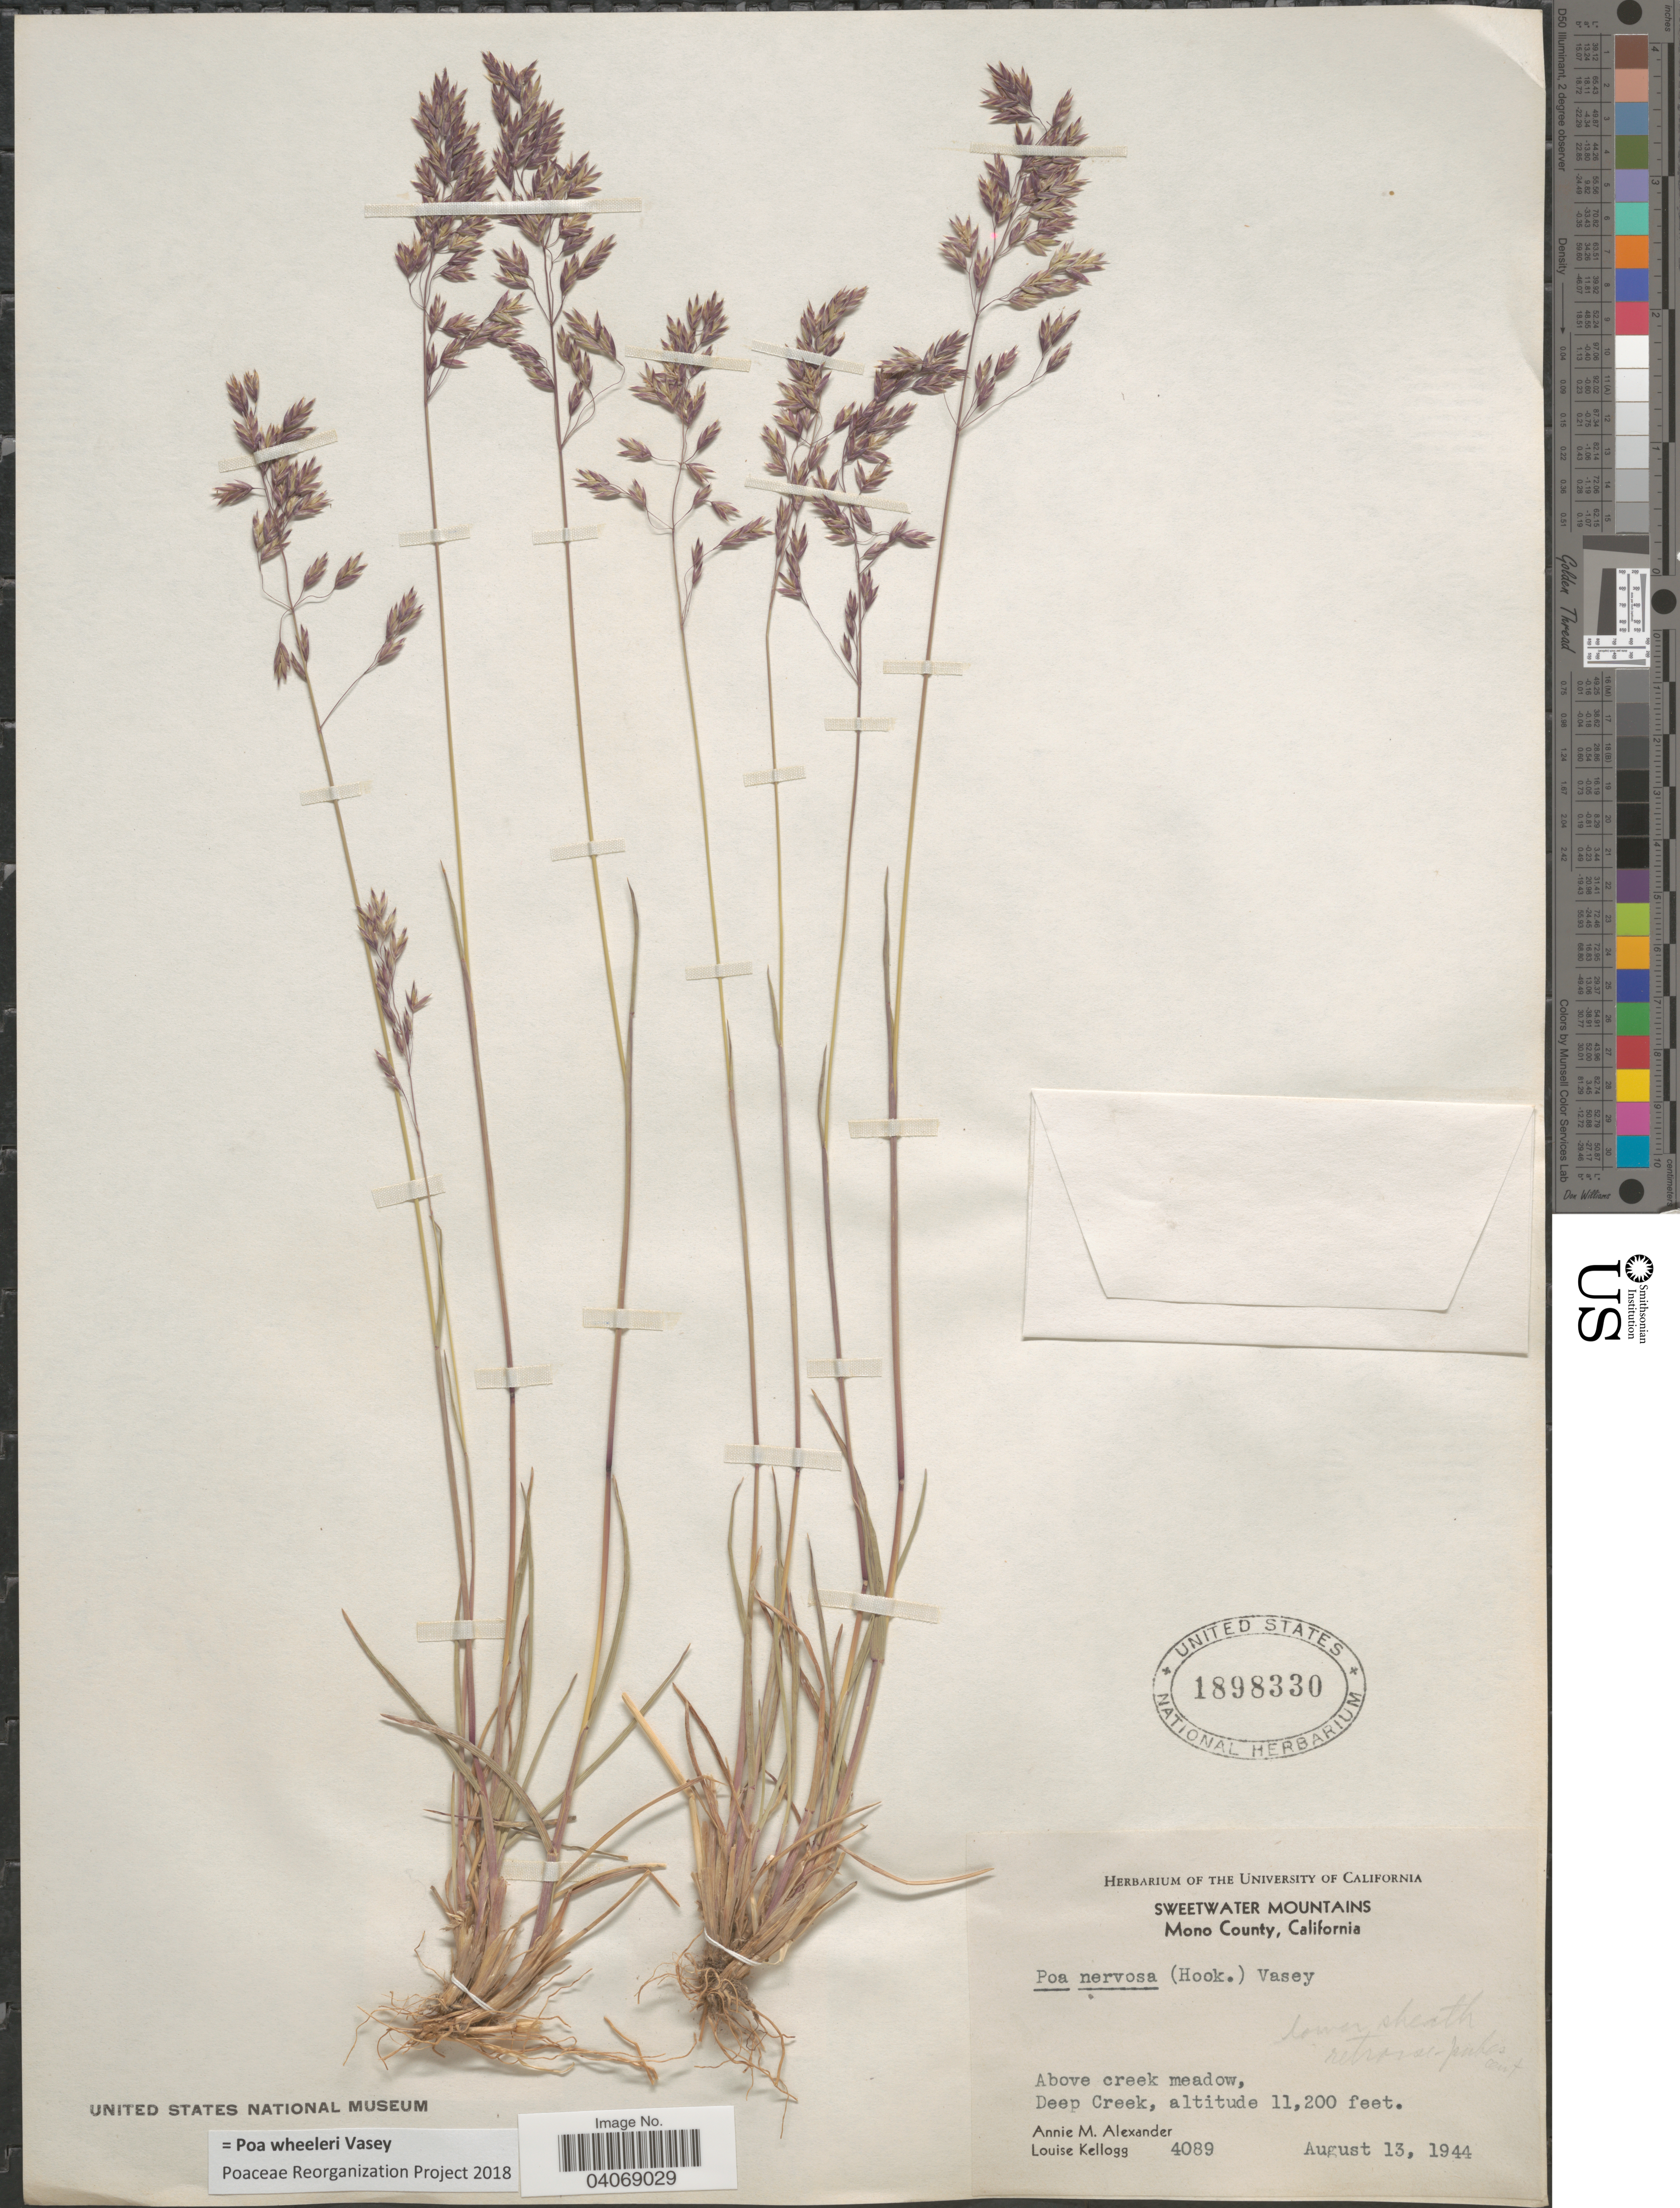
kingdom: Plantae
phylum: Tracheophyta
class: Liliopsida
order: Poales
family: Poaceae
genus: Poa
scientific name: Poa wheeleri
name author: Vasey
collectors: A. M. Alexander & L. Kellogg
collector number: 4089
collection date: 1944-08-13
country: United States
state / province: California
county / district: Mono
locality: Sweetwater Mountains. Mono County. Above creek meadow, Deep Creek.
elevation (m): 3414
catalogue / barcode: US 1898330